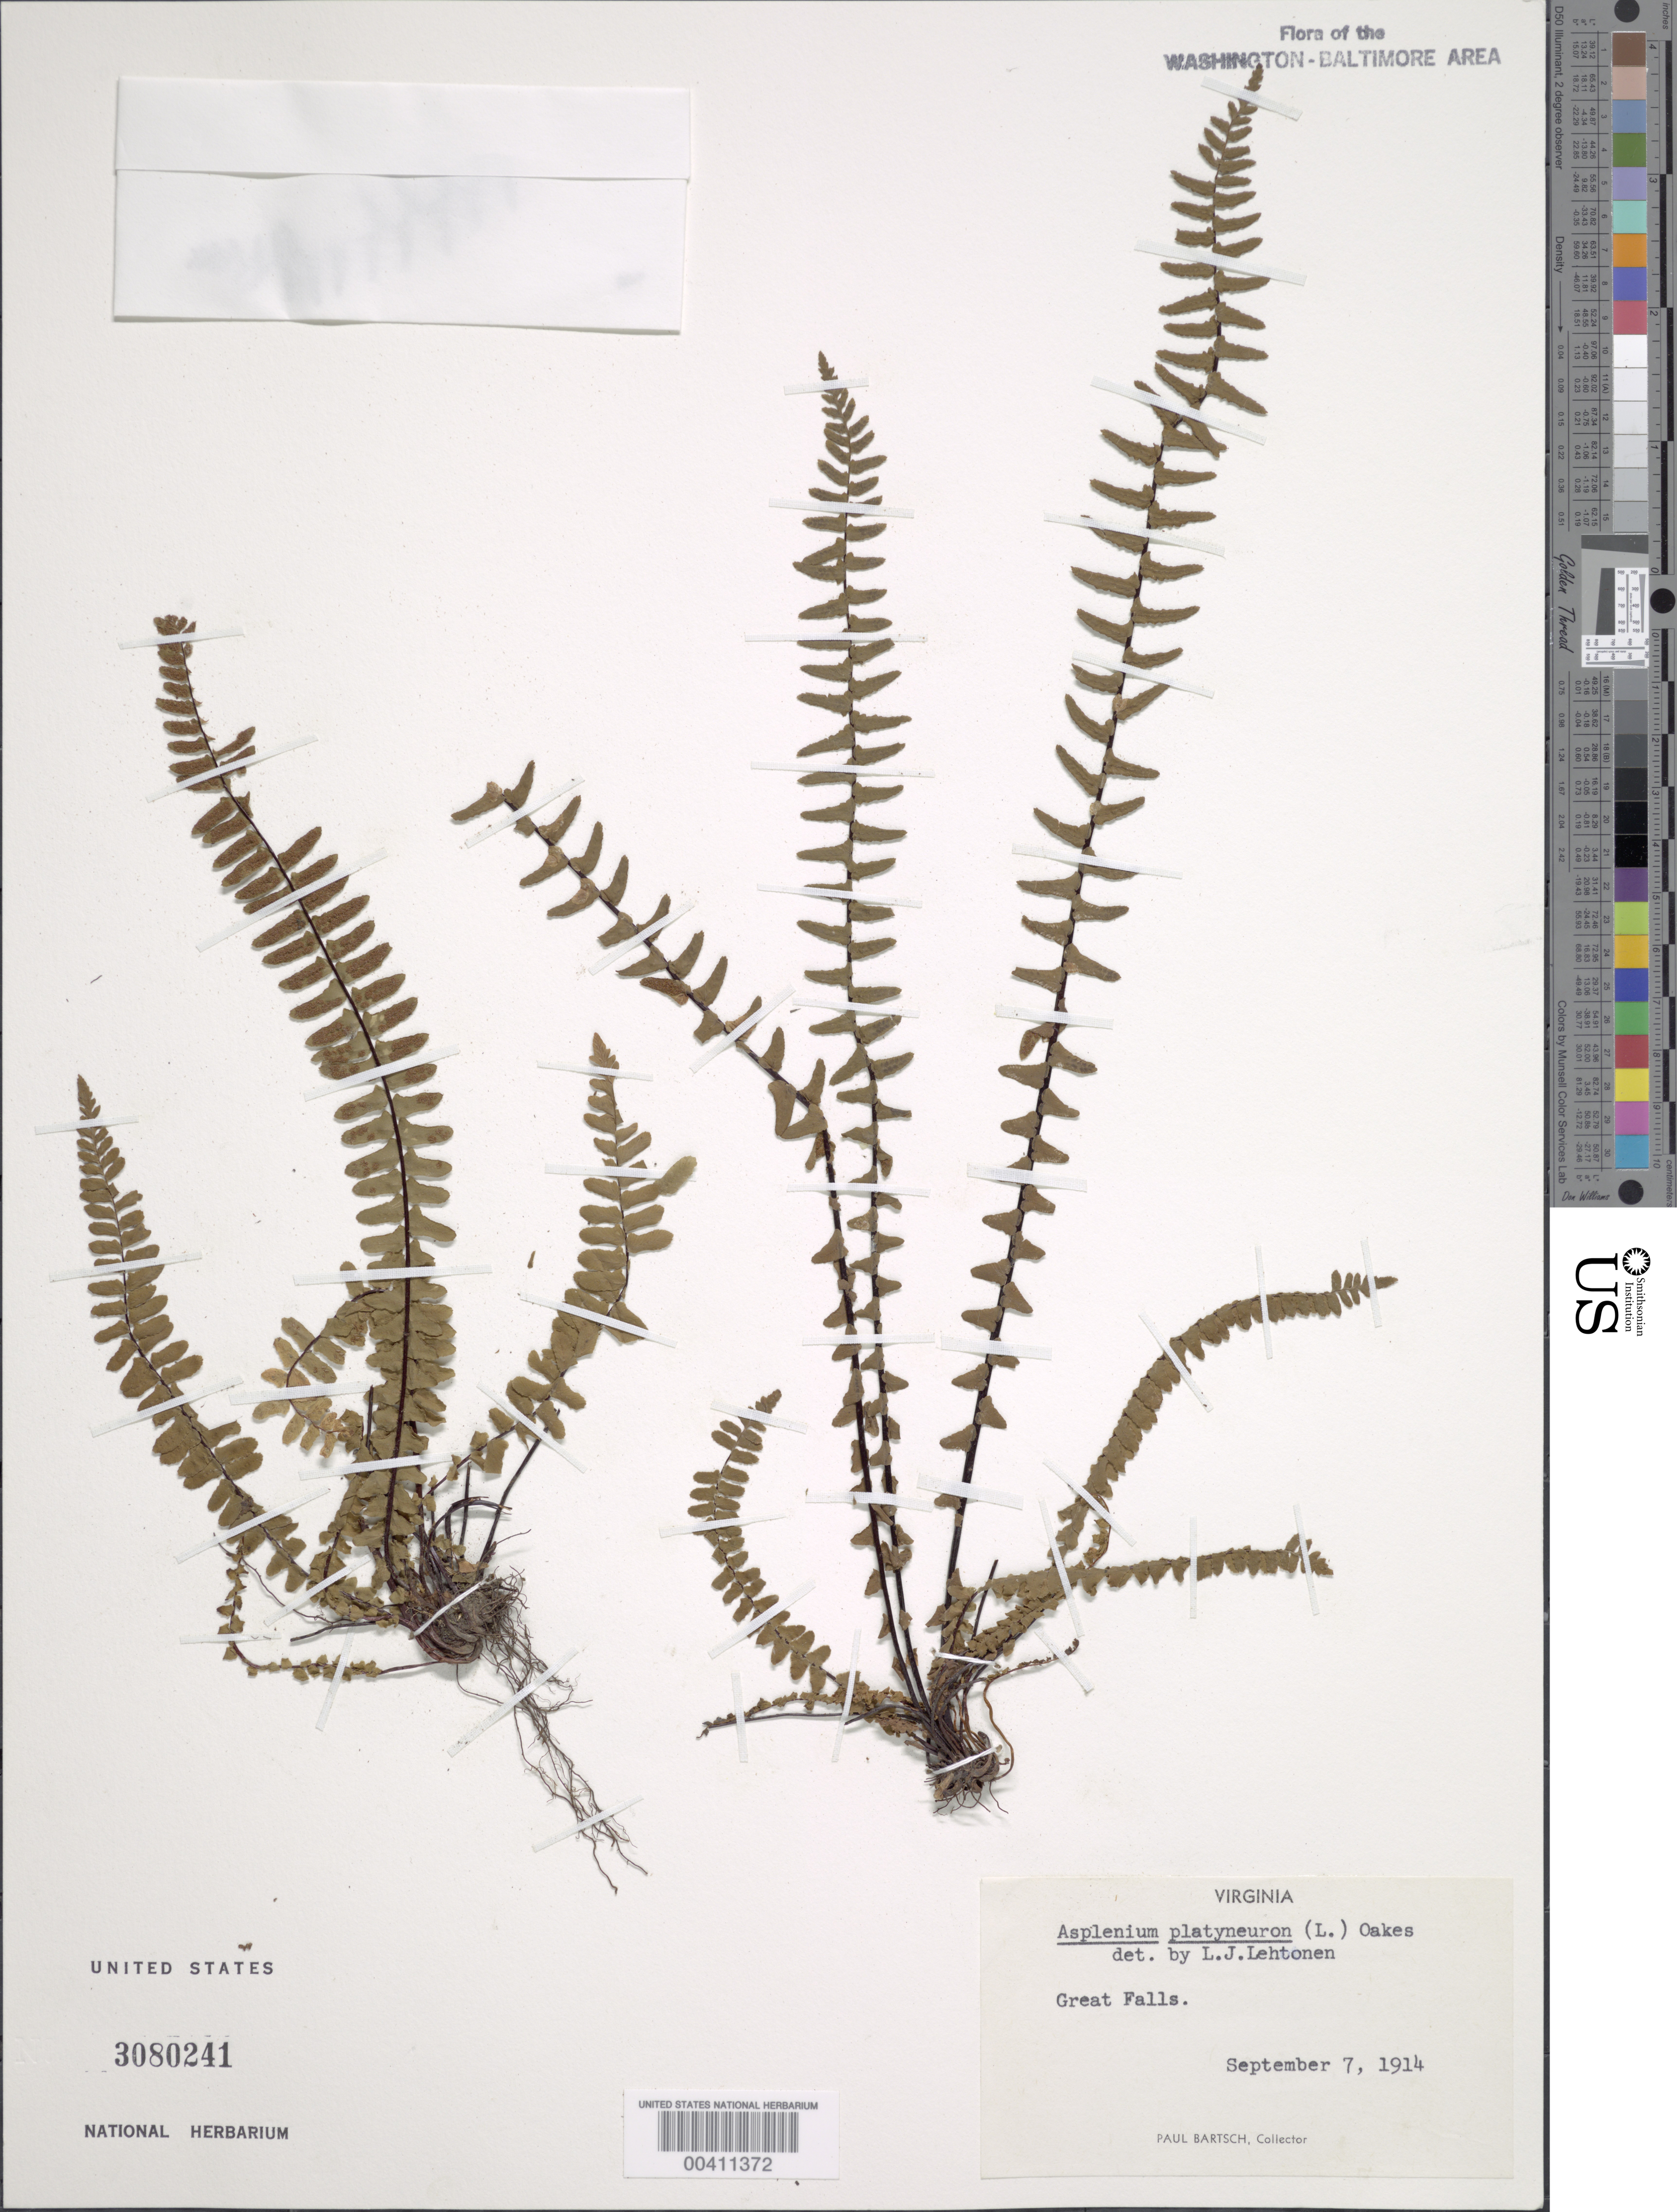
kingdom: Plantae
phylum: Tracheophyta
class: Polypodiopsida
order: Polypodiales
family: Aspleniaceae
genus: Asplenium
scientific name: Asplenium platyneuron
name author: (L.) Britton, Stearns & Poggenb.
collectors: P. Bartsch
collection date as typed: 07 Sep 1914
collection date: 1914-09-07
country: United States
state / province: Virginia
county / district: Fairfax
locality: Great Falls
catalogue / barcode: US 3080241